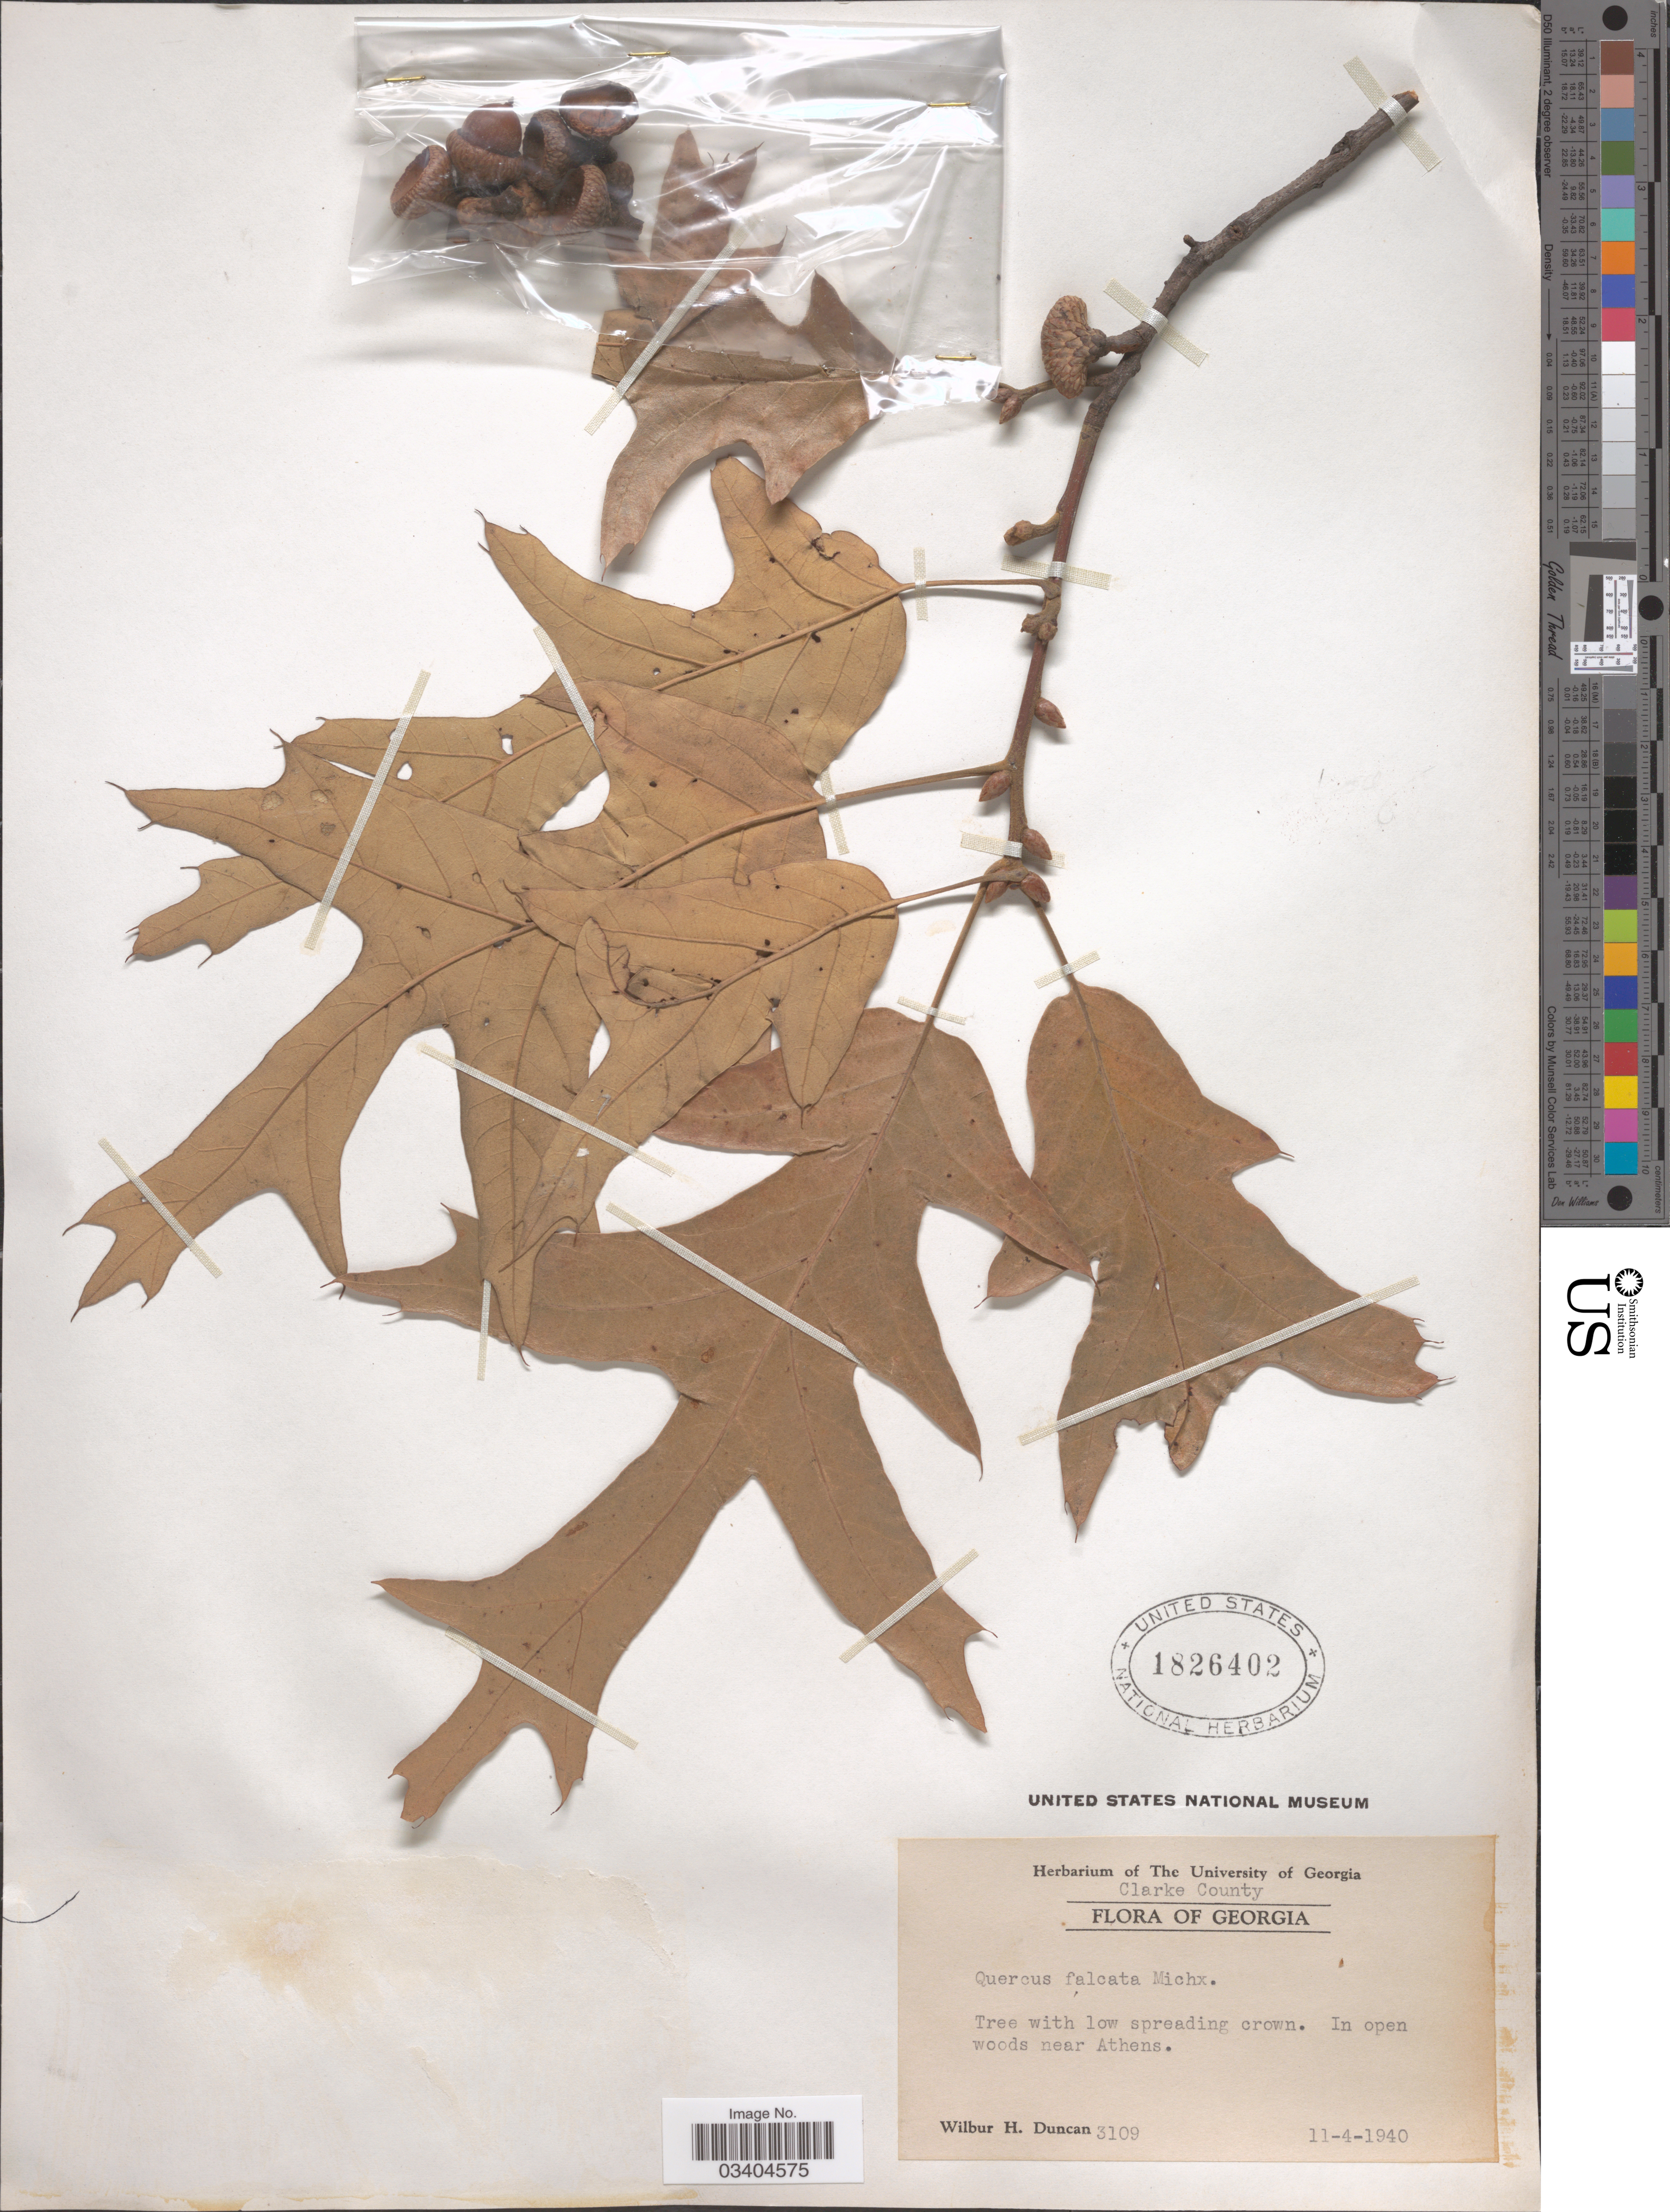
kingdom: Plantae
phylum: Tracheophyta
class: Magnoliopsida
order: Fagales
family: Fagaceae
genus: Quercus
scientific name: Quercus falcata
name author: Michx.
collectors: W. H. Duncan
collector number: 3109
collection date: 1940-11-04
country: United States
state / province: Georgia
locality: Clarke County. In open woods near Athens.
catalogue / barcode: US 1826402